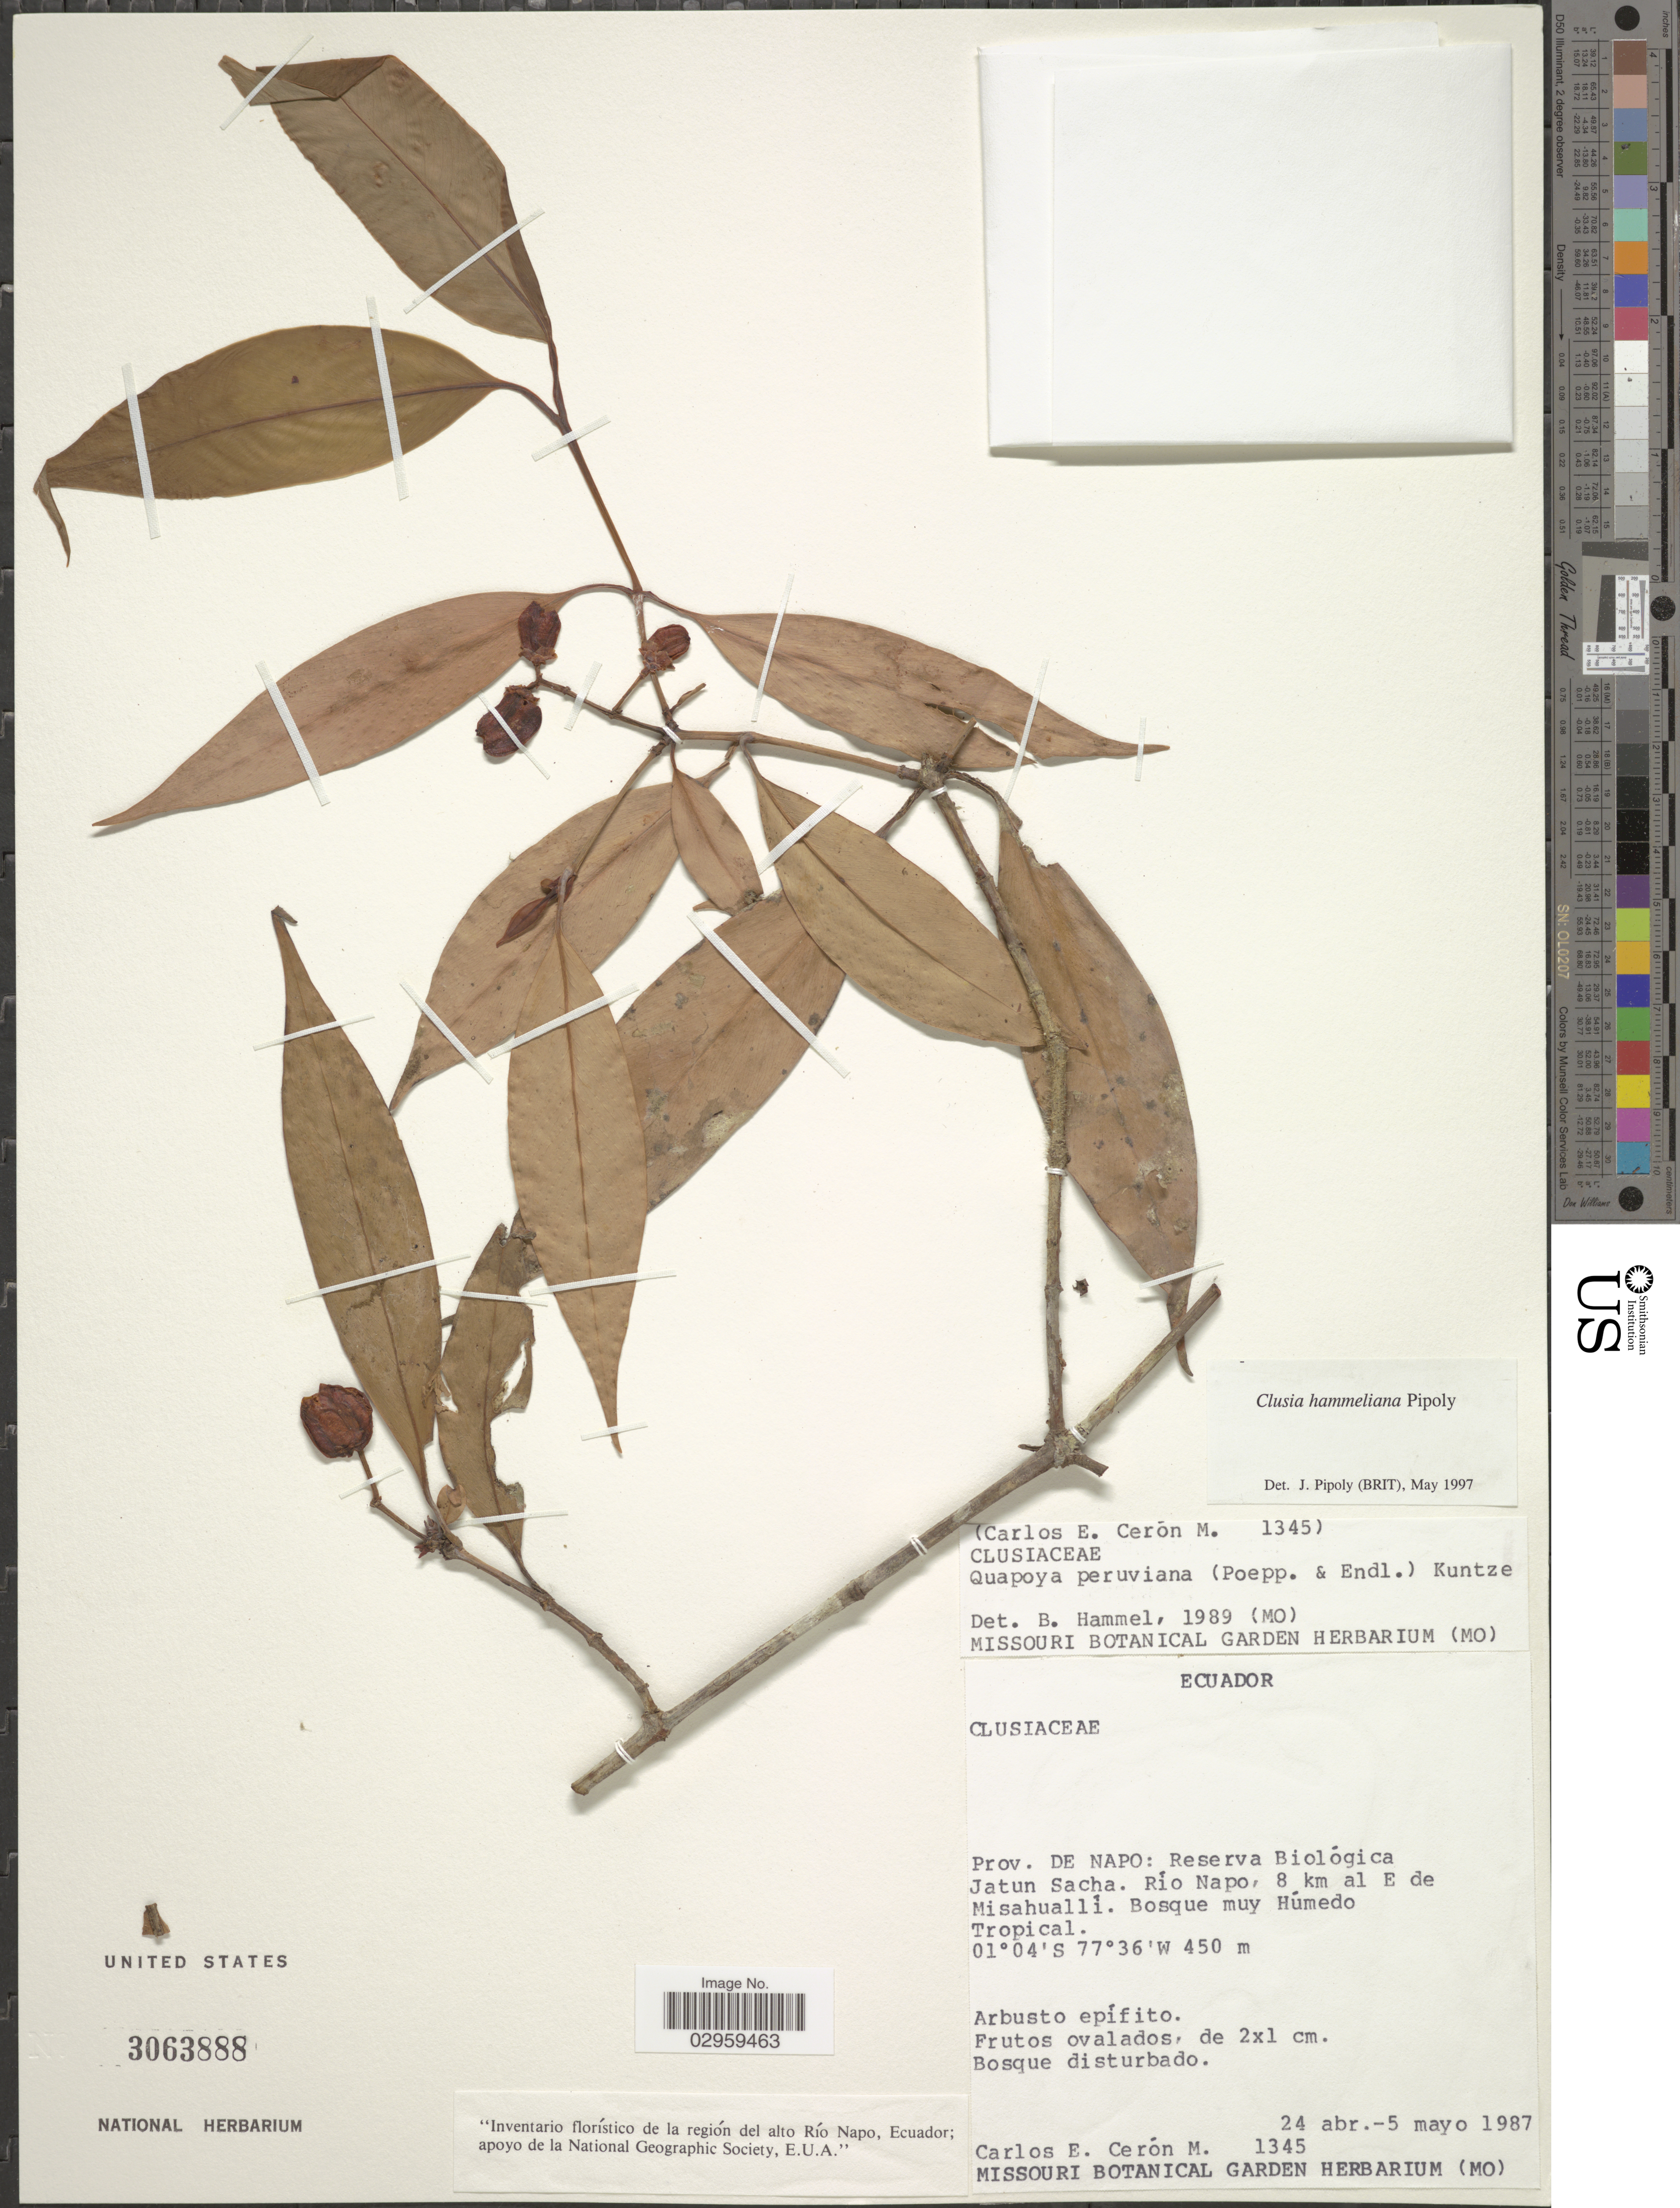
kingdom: Plantae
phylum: Tracheophyta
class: Magnoliopsida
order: Malpighiales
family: Clusiaceae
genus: Clusia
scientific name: Clusia hammeliana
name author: Pipoly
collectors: C. E. Cerón M.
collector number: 1345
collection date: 1987-04-24/1987-05-05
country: Ecuador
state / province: Napo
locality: Prov. de Napo: Reserva Biológica Jatun Sacha. Río Napo, 8 km al E de Misahuallí.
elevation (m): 450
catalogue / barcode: US 3063888